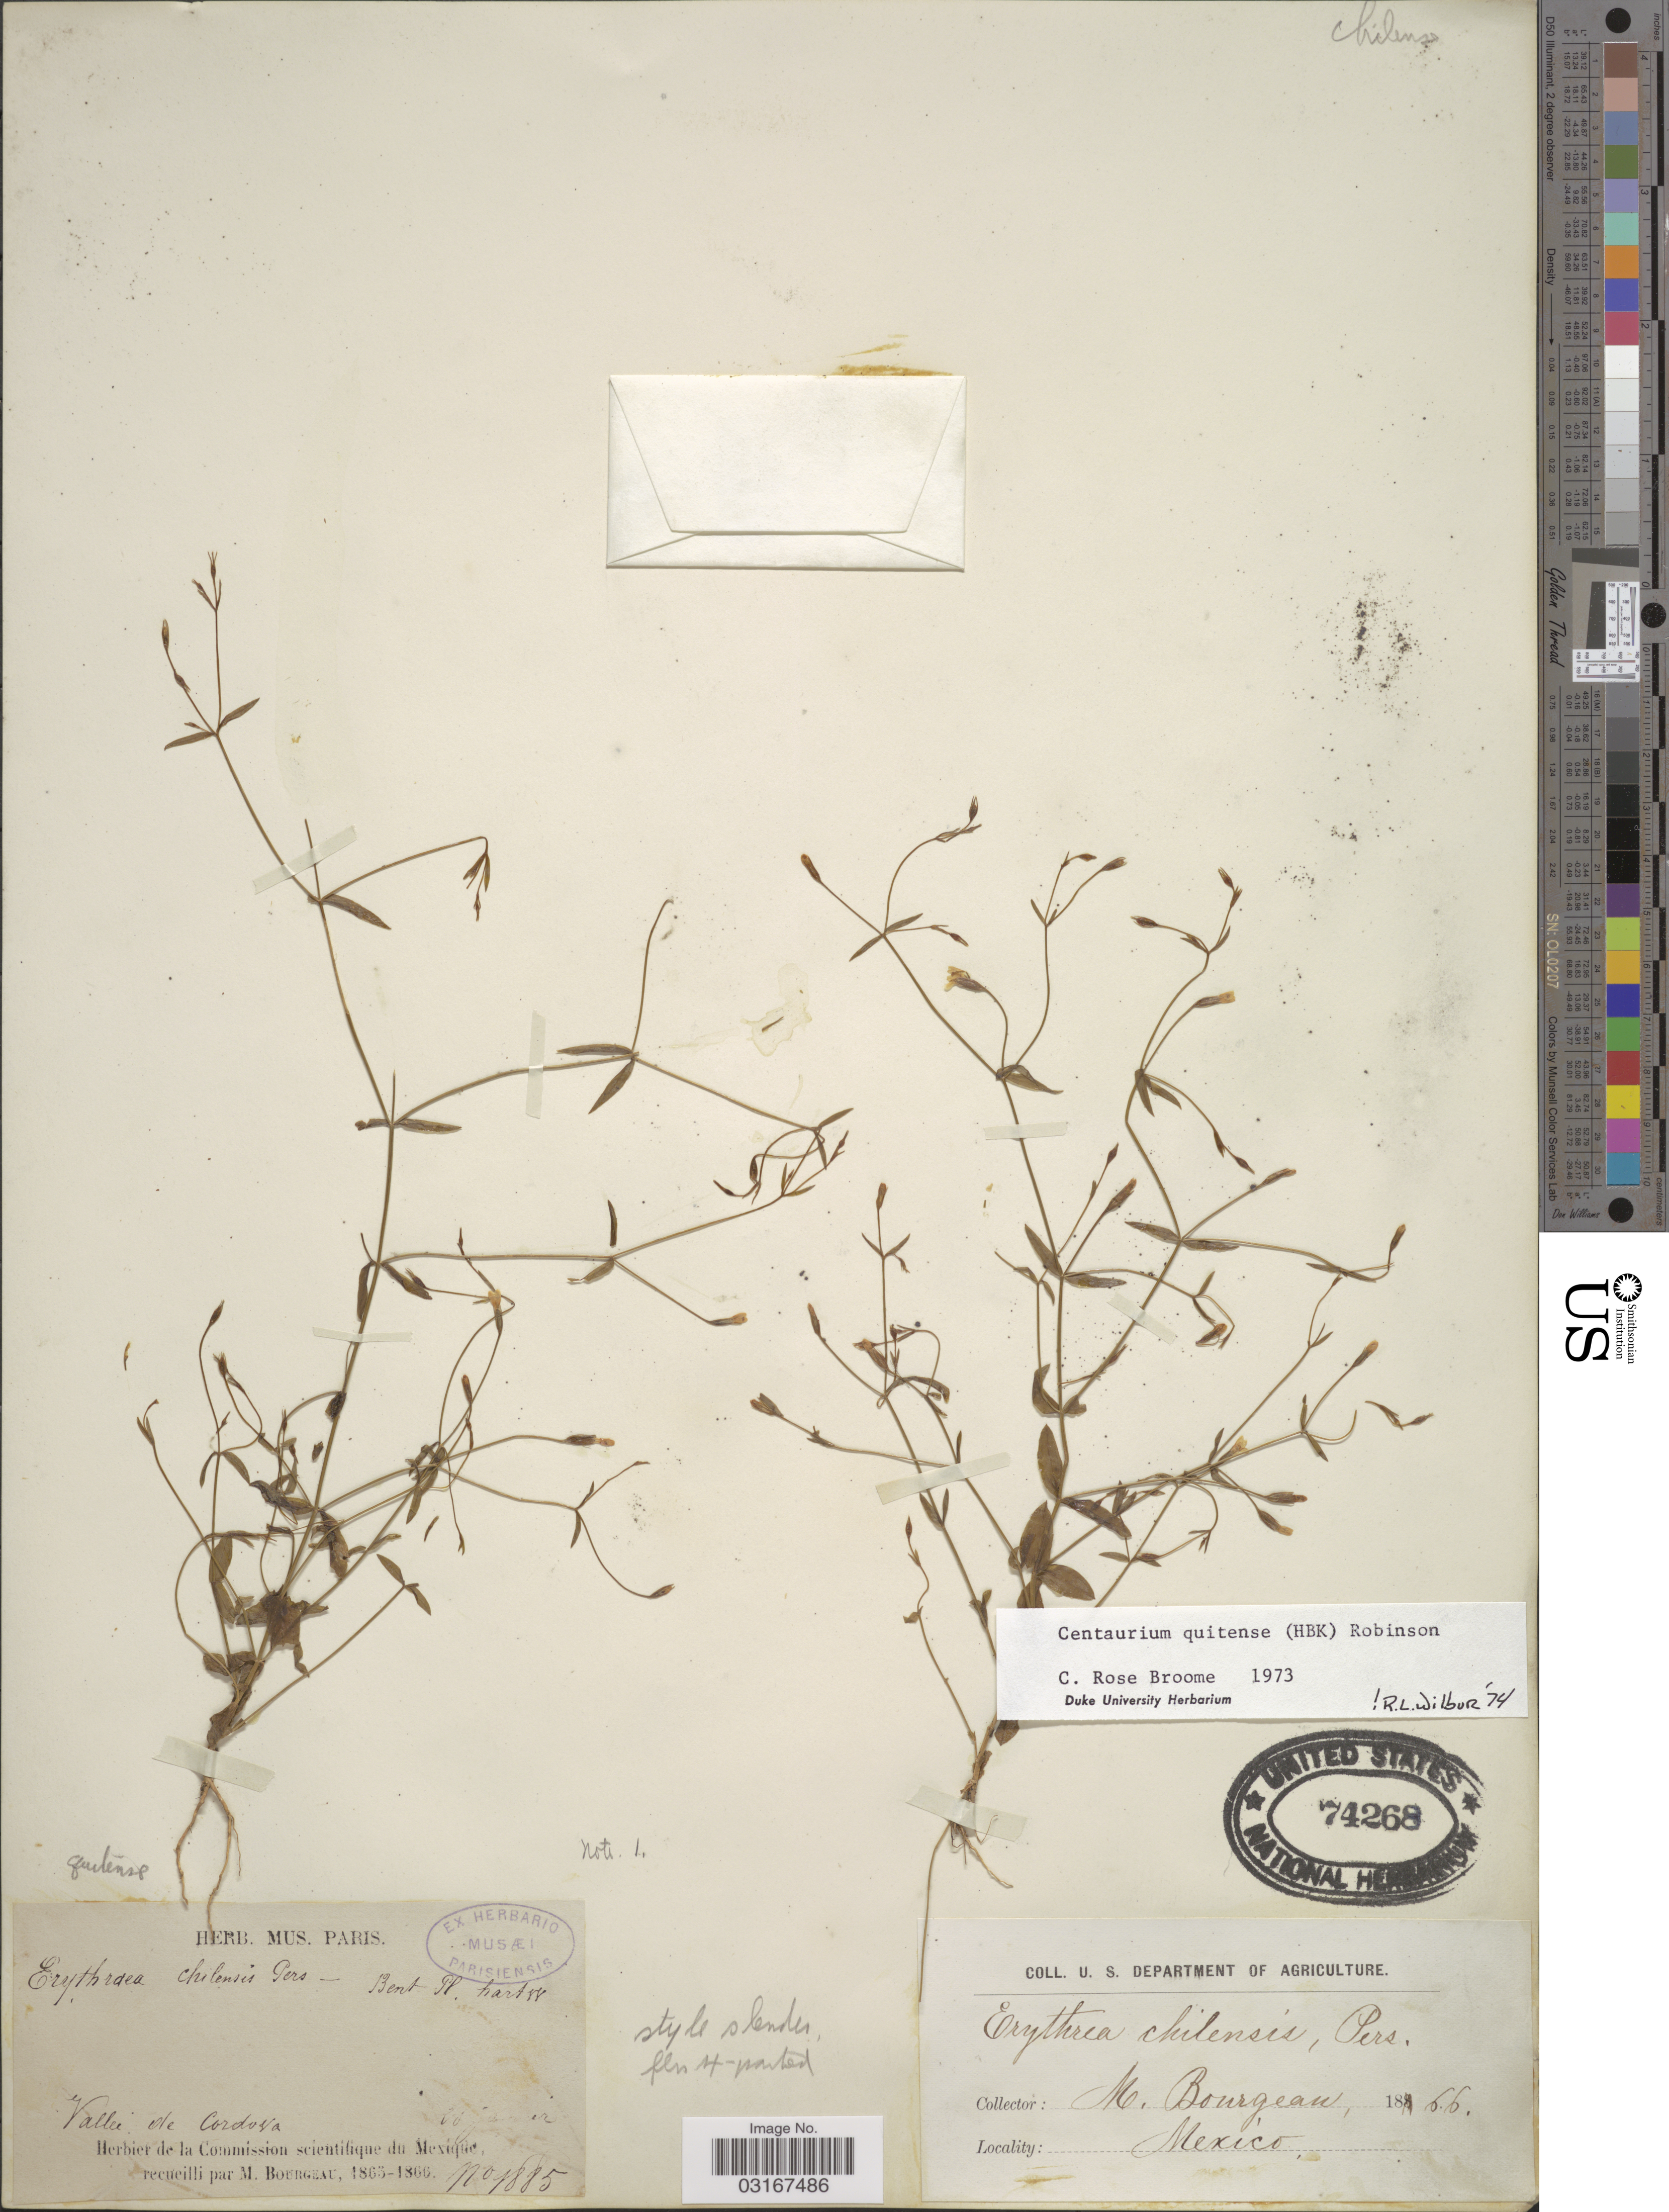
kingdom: Plantae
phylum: Tracheophyta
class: Magnoliopsida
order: Gentianales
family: Gentianaceae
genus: Centaurium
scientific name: Centaurium quitense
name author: (Kunth) B.L. Rob.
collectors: M. Bourgeau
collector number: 1885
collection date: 1866-01-20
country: Mexico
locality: Vallée de Cordova.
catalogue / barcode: US 74268